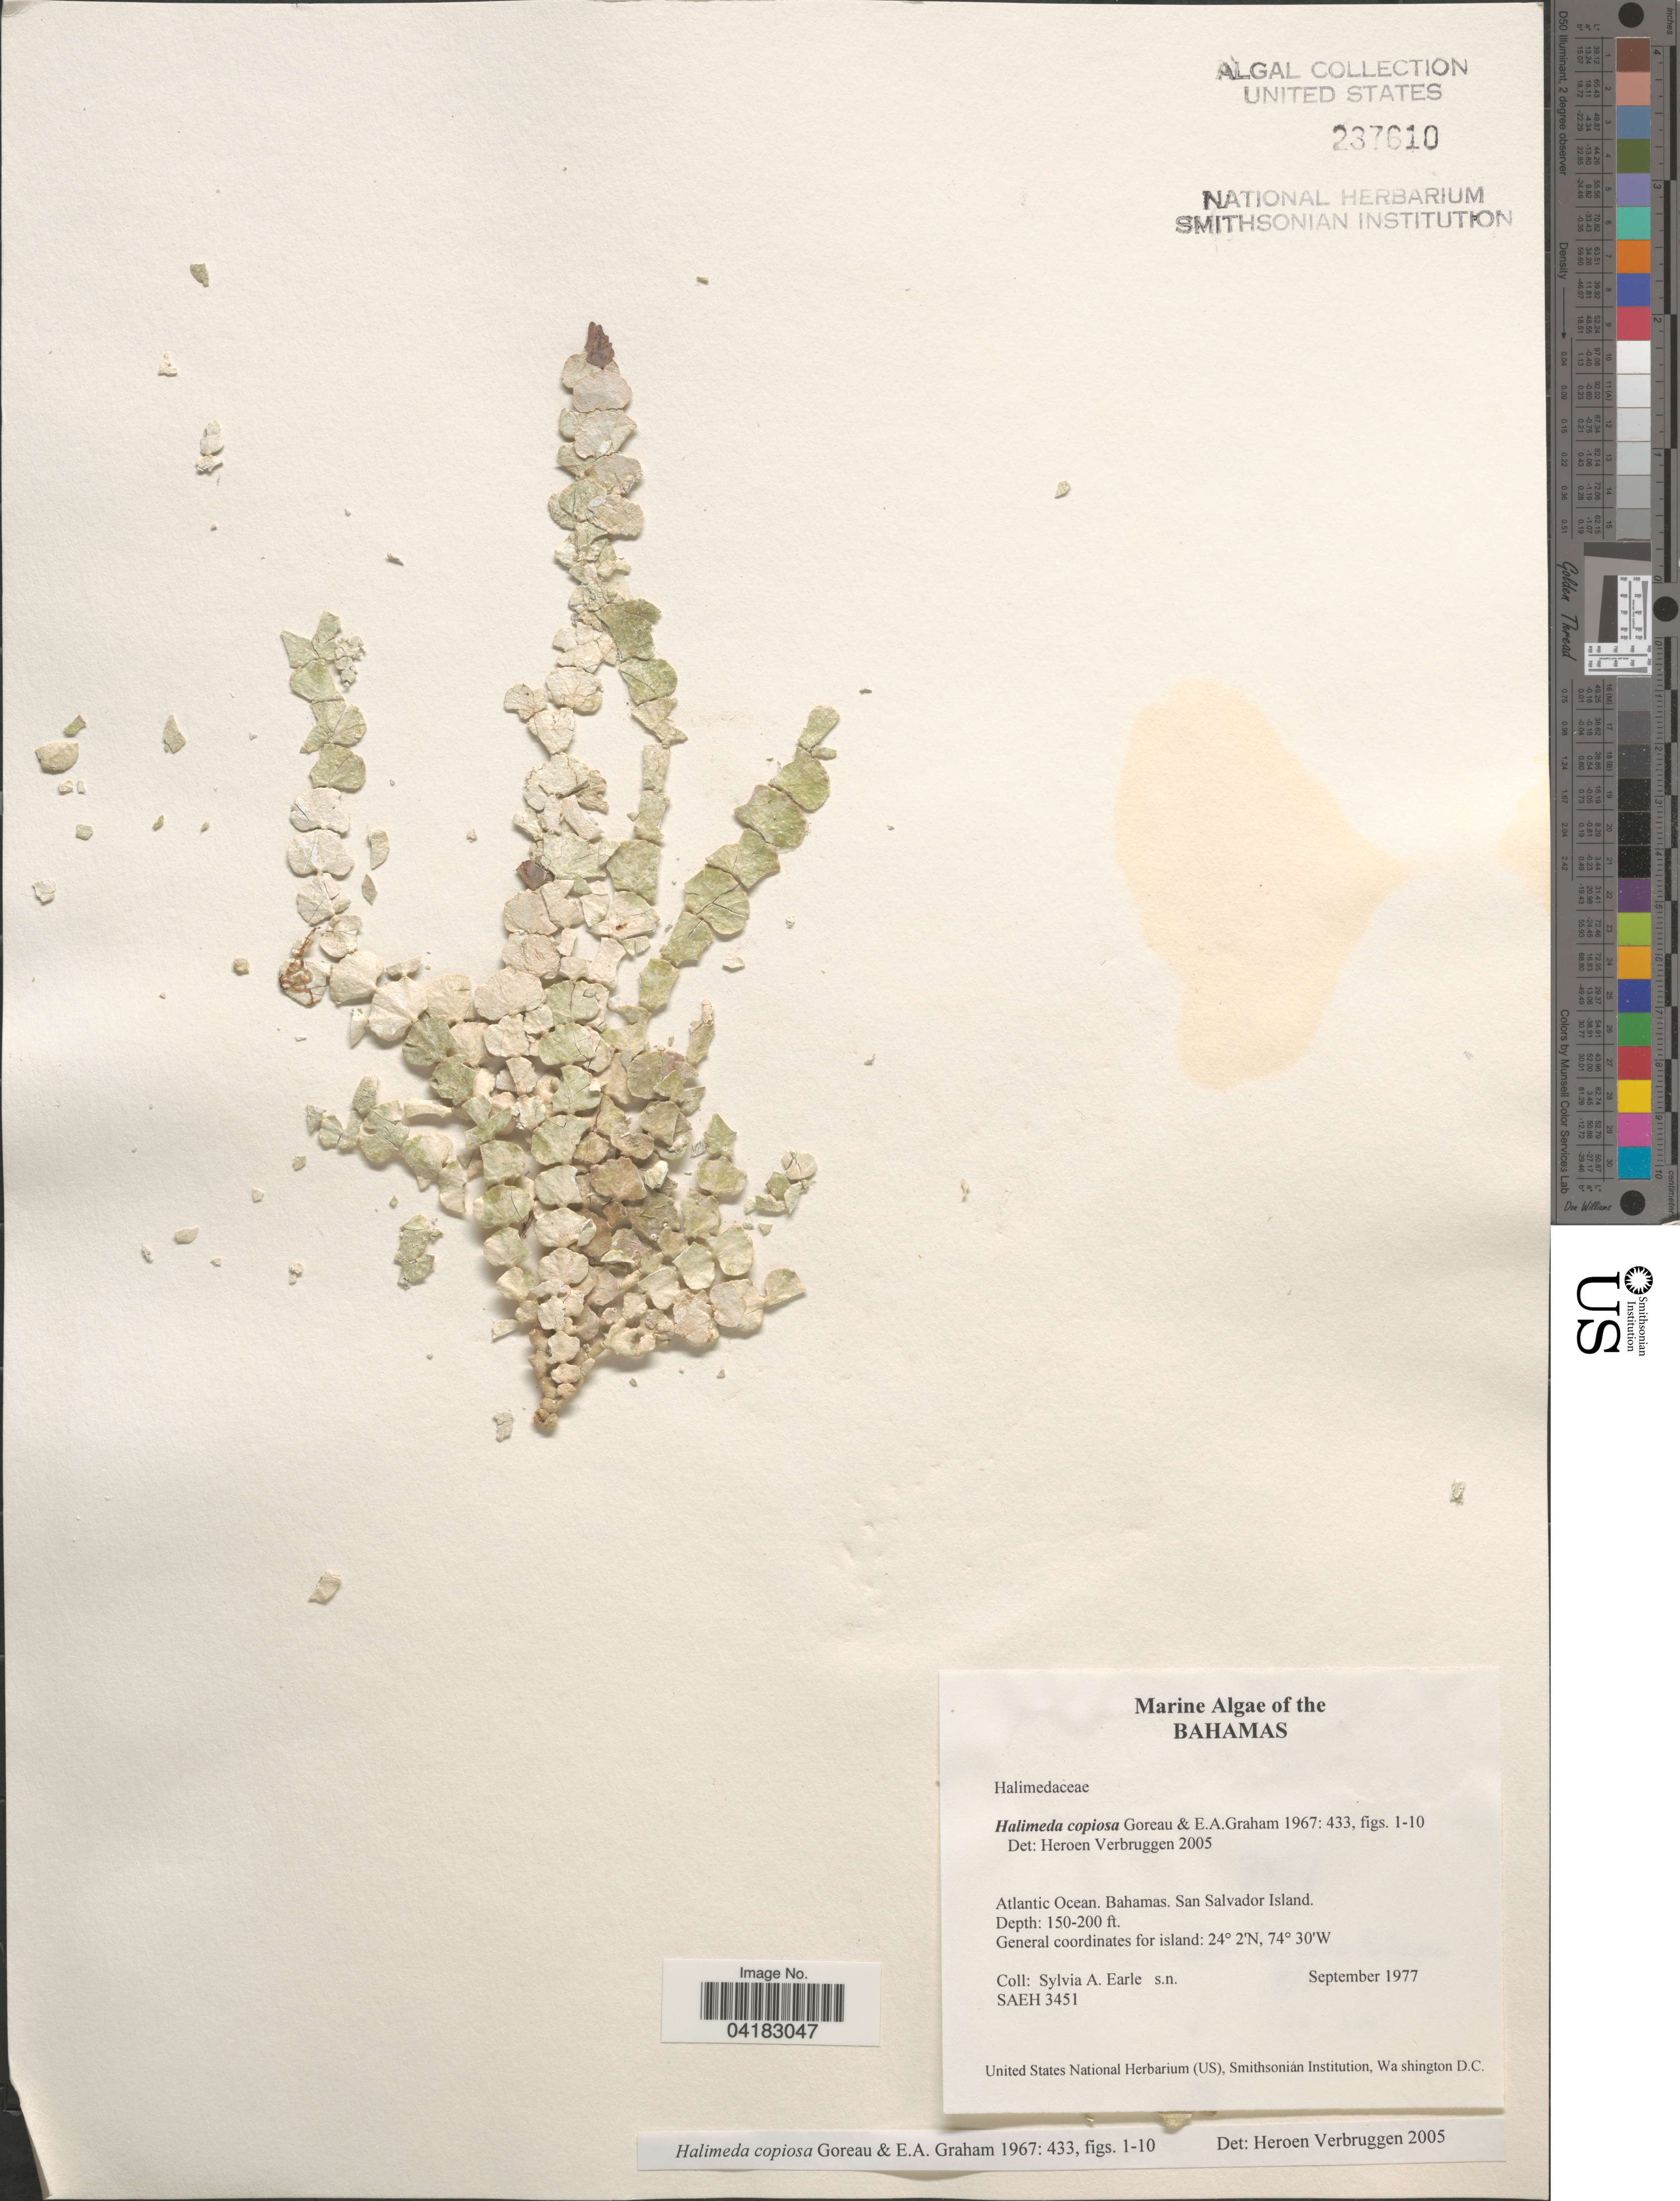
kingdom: Plantae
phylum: Chlorophyta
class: Ulvophyceae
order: Bryopsidales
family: Halimedaceae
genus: Halimeda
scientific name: Halimeda copiosa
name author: Goreau & E.A. Graham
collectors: S. A. Earle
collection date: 1977-09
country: Bahamas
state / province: San Salvador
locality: Atlantic Ocean. SAEH3451 [unsure placement]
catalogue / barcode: US 237610